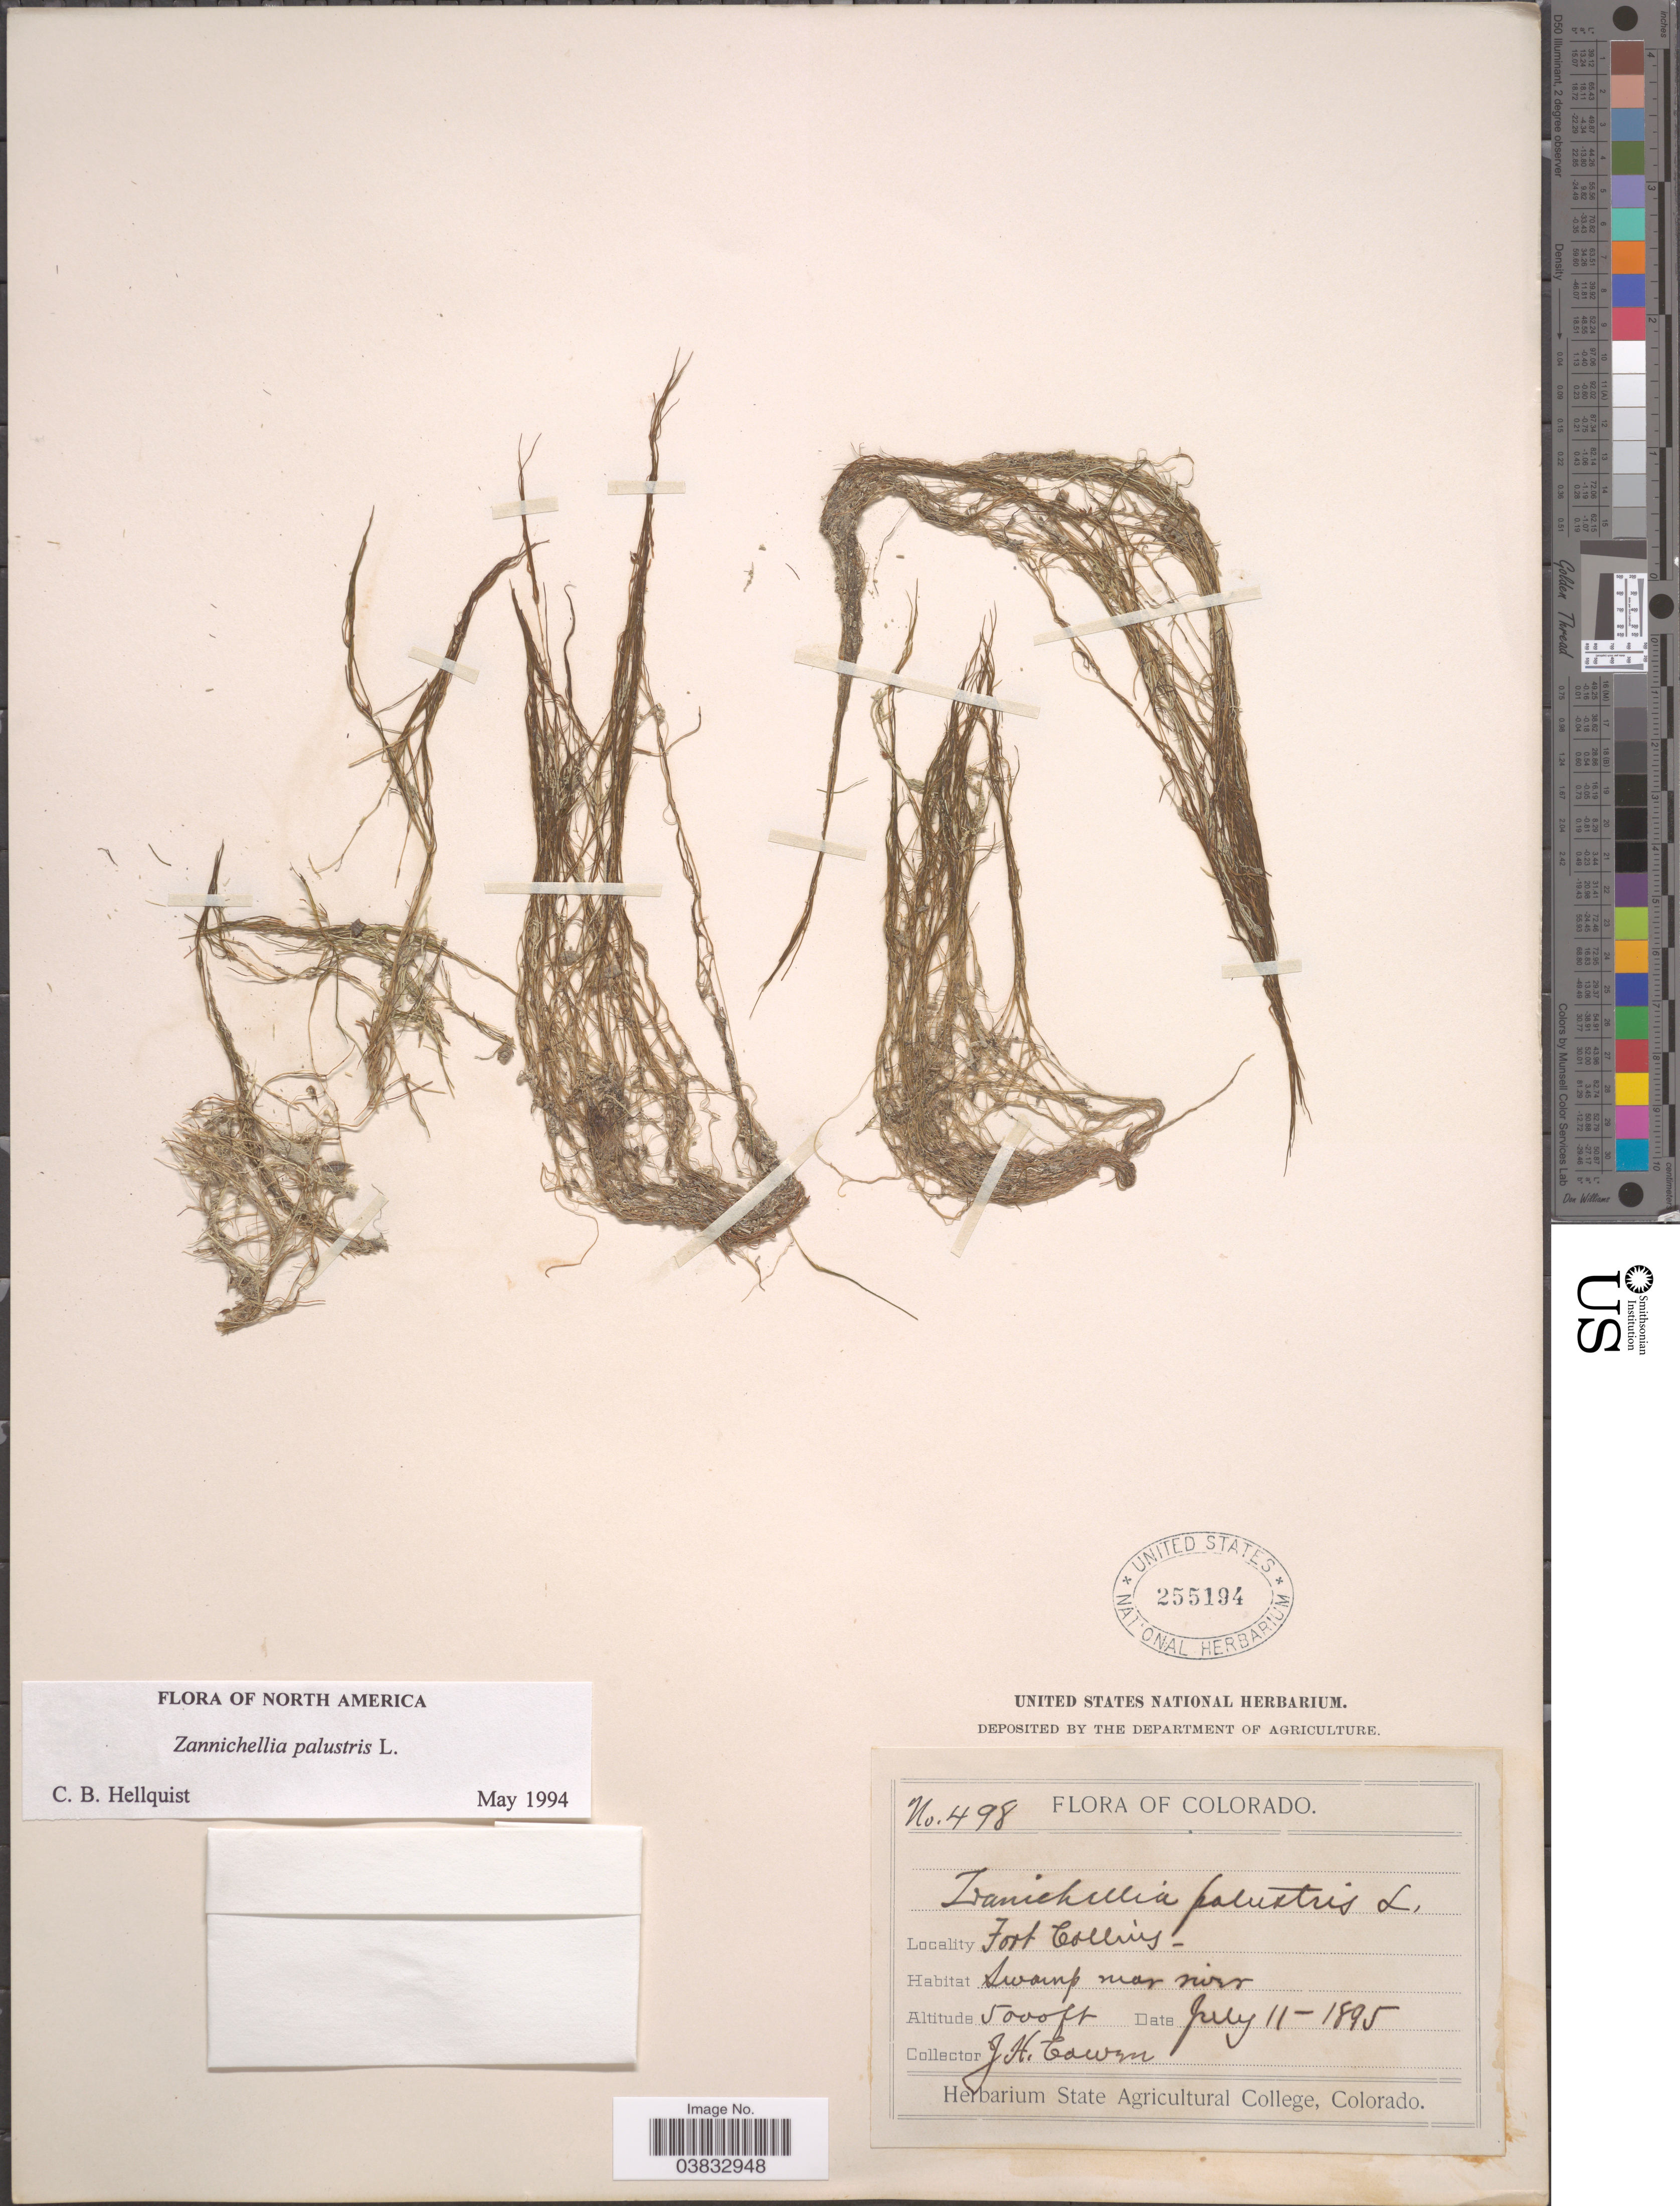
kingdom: Plantae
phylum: Tracheophyta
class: Liliopsida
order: Alismatales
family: Potamogetonaceae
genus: Zannichellia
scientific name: Zannichellia palustris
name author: L.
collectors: J. H. Cowen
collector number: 498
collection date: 1895-07-11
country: United States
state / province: Colorado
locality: Fort Collins.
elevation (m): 1524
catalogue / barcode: US 255194